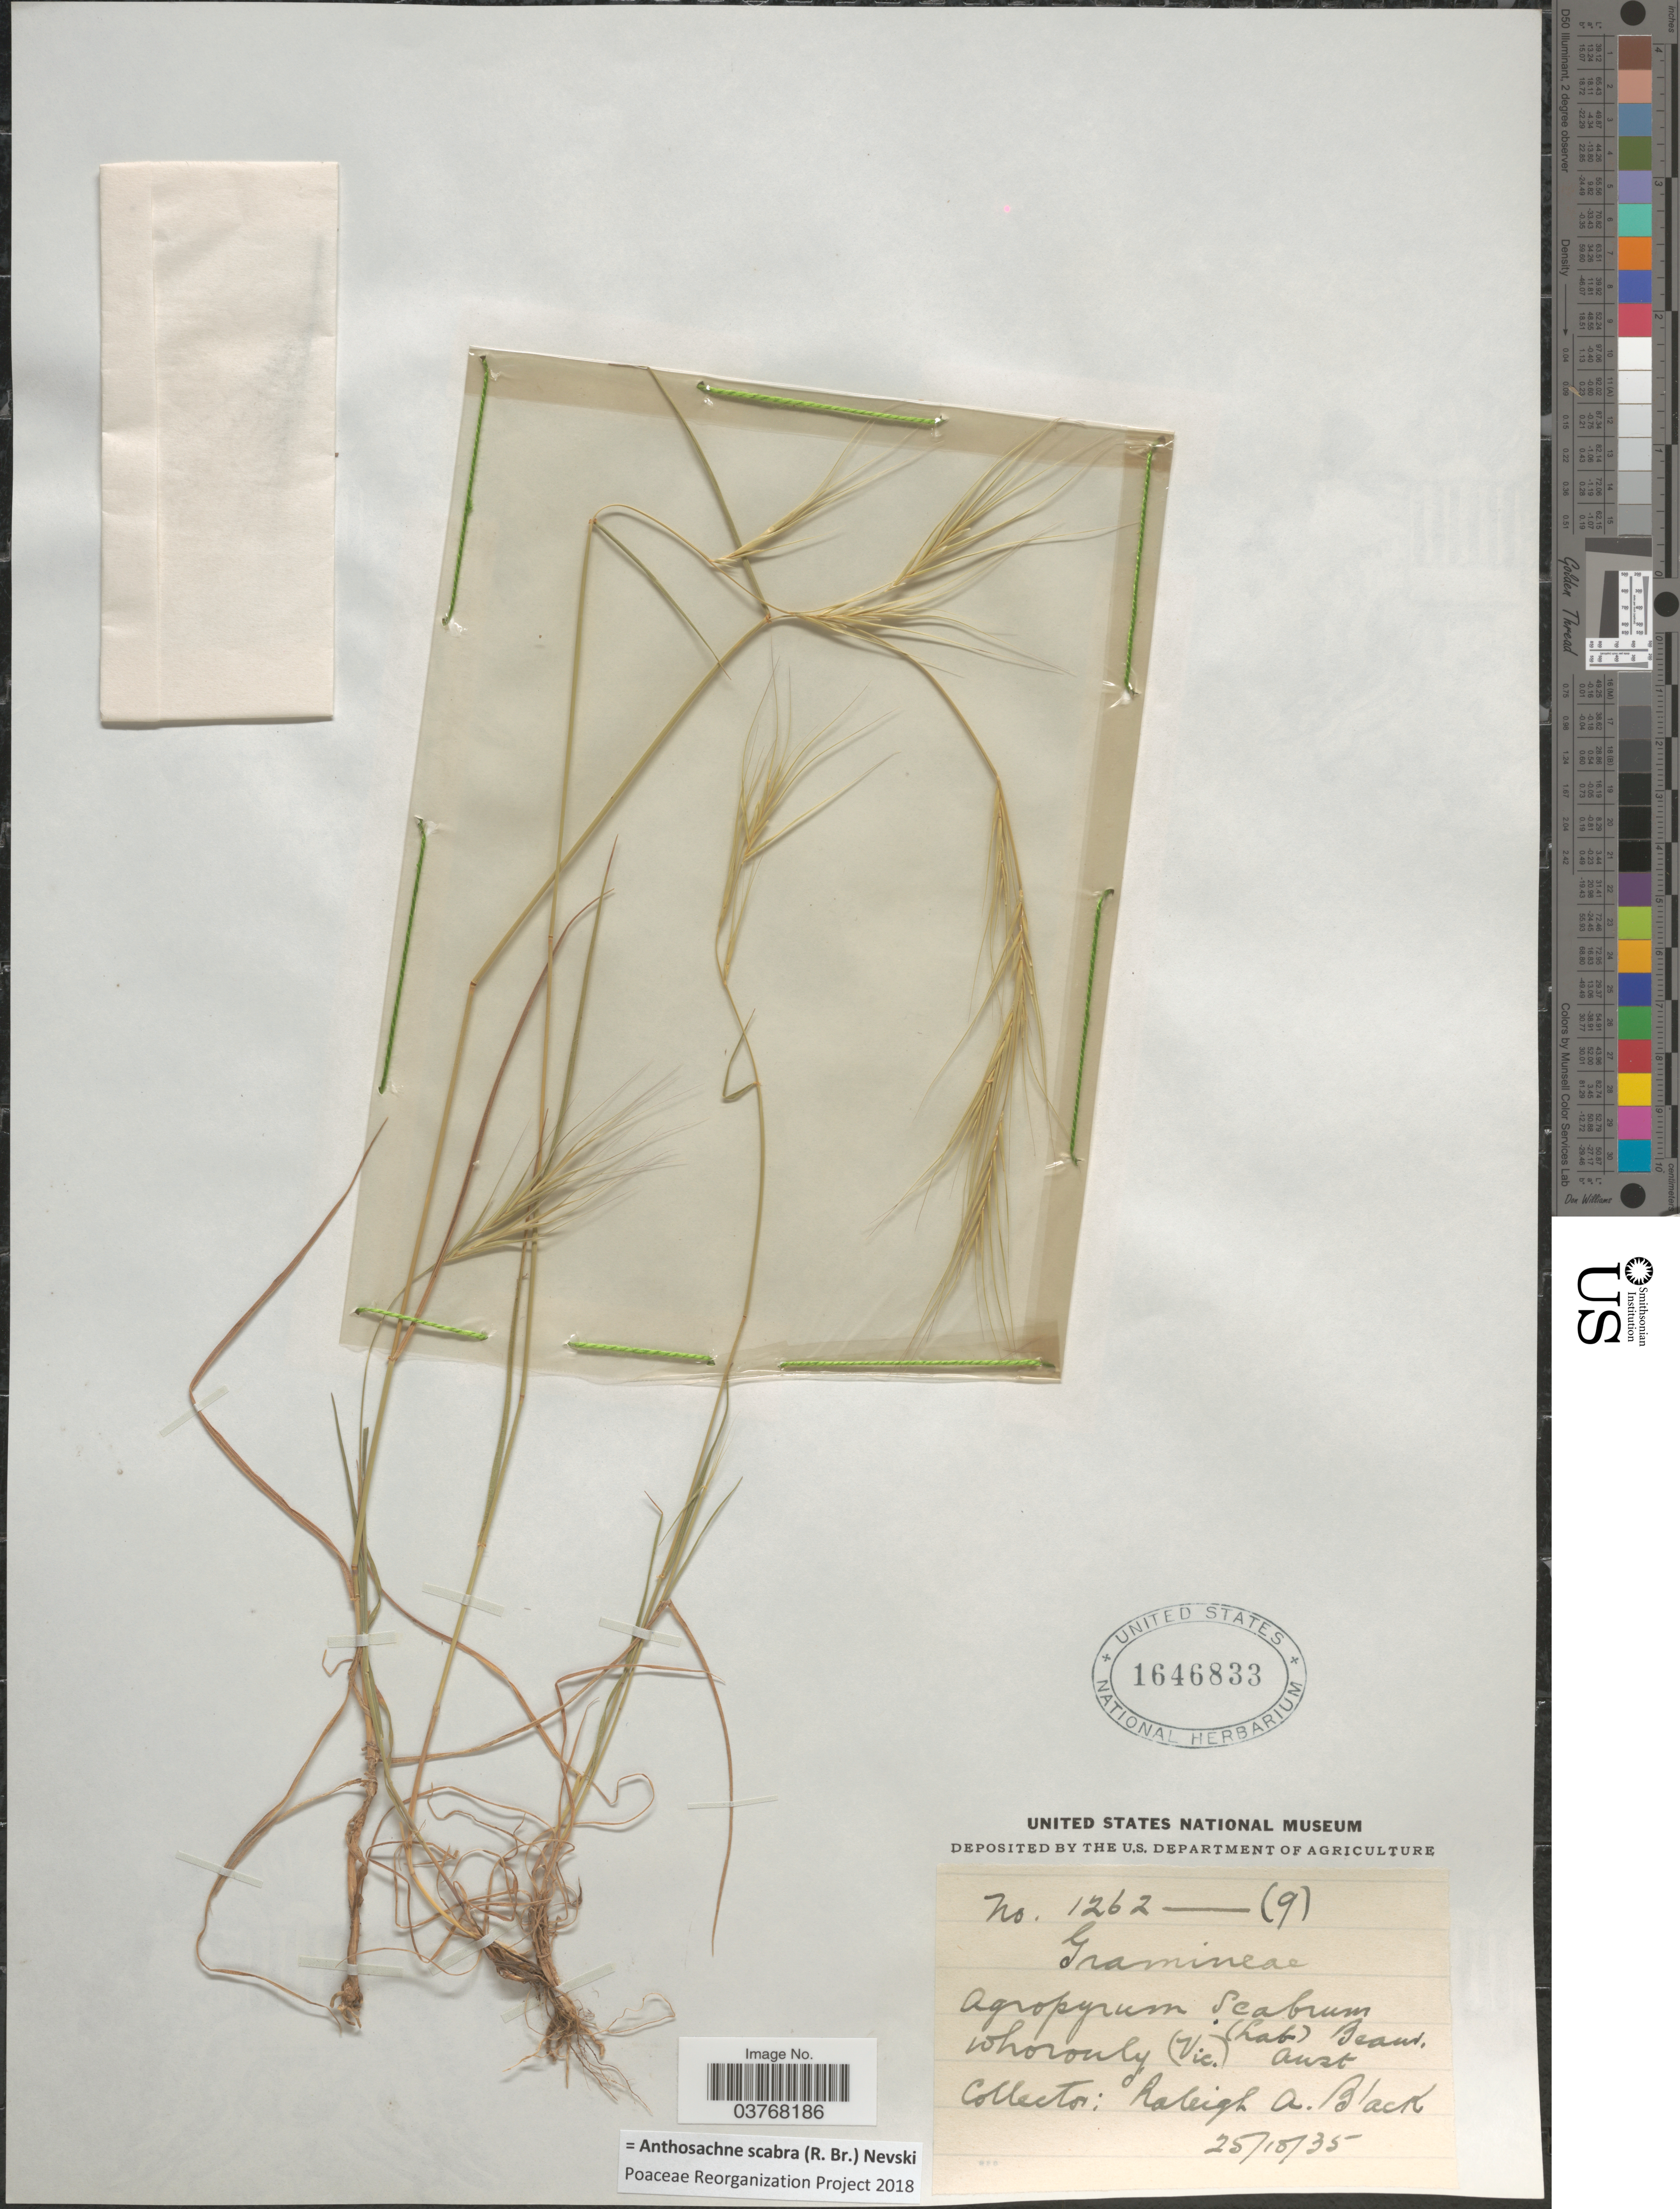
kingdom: Plantae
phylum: Tracheophyta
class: Liliopsida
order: Poales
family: Poaceae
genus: Anthosachne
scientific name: Anthosachne scabra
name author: (R. Br.) Nevski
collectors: R. A. Black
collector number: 1262-(9)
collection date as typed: Transcribed d/m/y: 25/10/35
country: Australia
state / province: Victoria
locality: Whorouly (Vic.).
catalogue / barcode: US 1646833